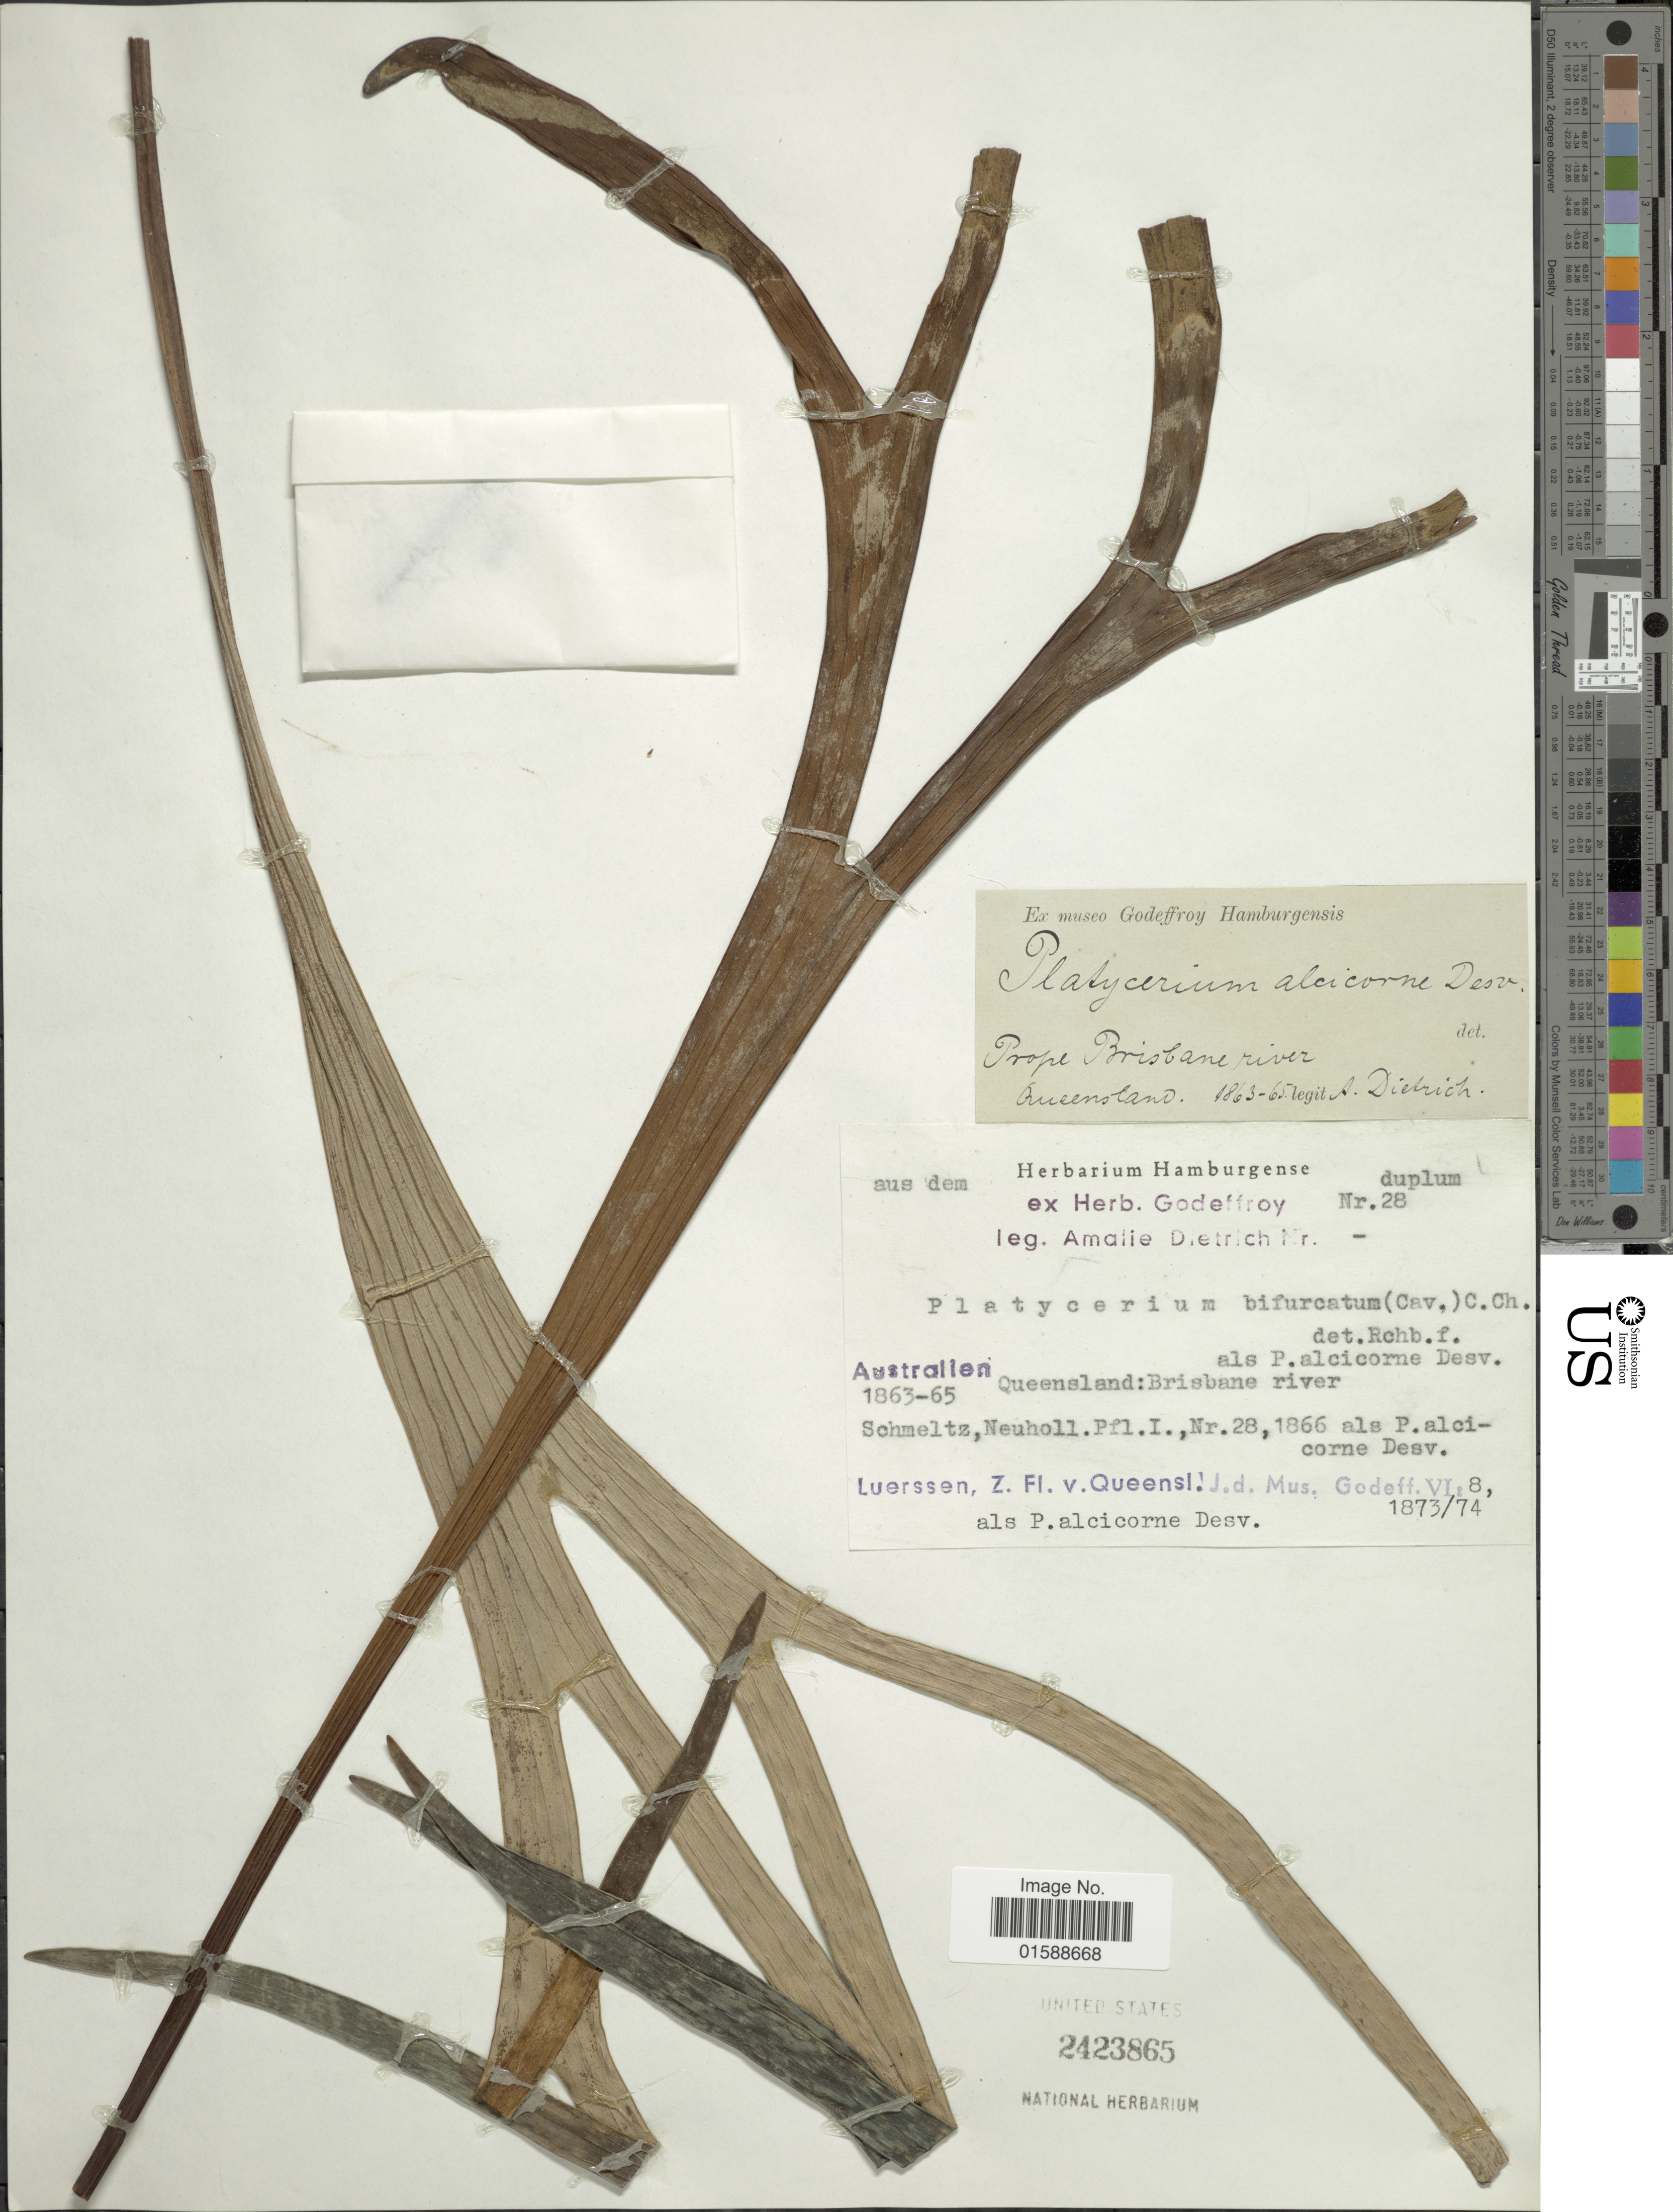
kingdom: Plantae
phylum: Tracheophyta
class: Polypodiopsida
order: Polypodiales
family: Polypodiaceae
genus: Platycerium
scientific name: Platycerium bifurcatum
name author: (Cav.) C. Chr.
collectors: A. Dietrich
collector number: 28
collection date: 1863/1865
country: Australia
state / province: Queensland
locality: Brisbane River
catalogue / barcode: US 2423865